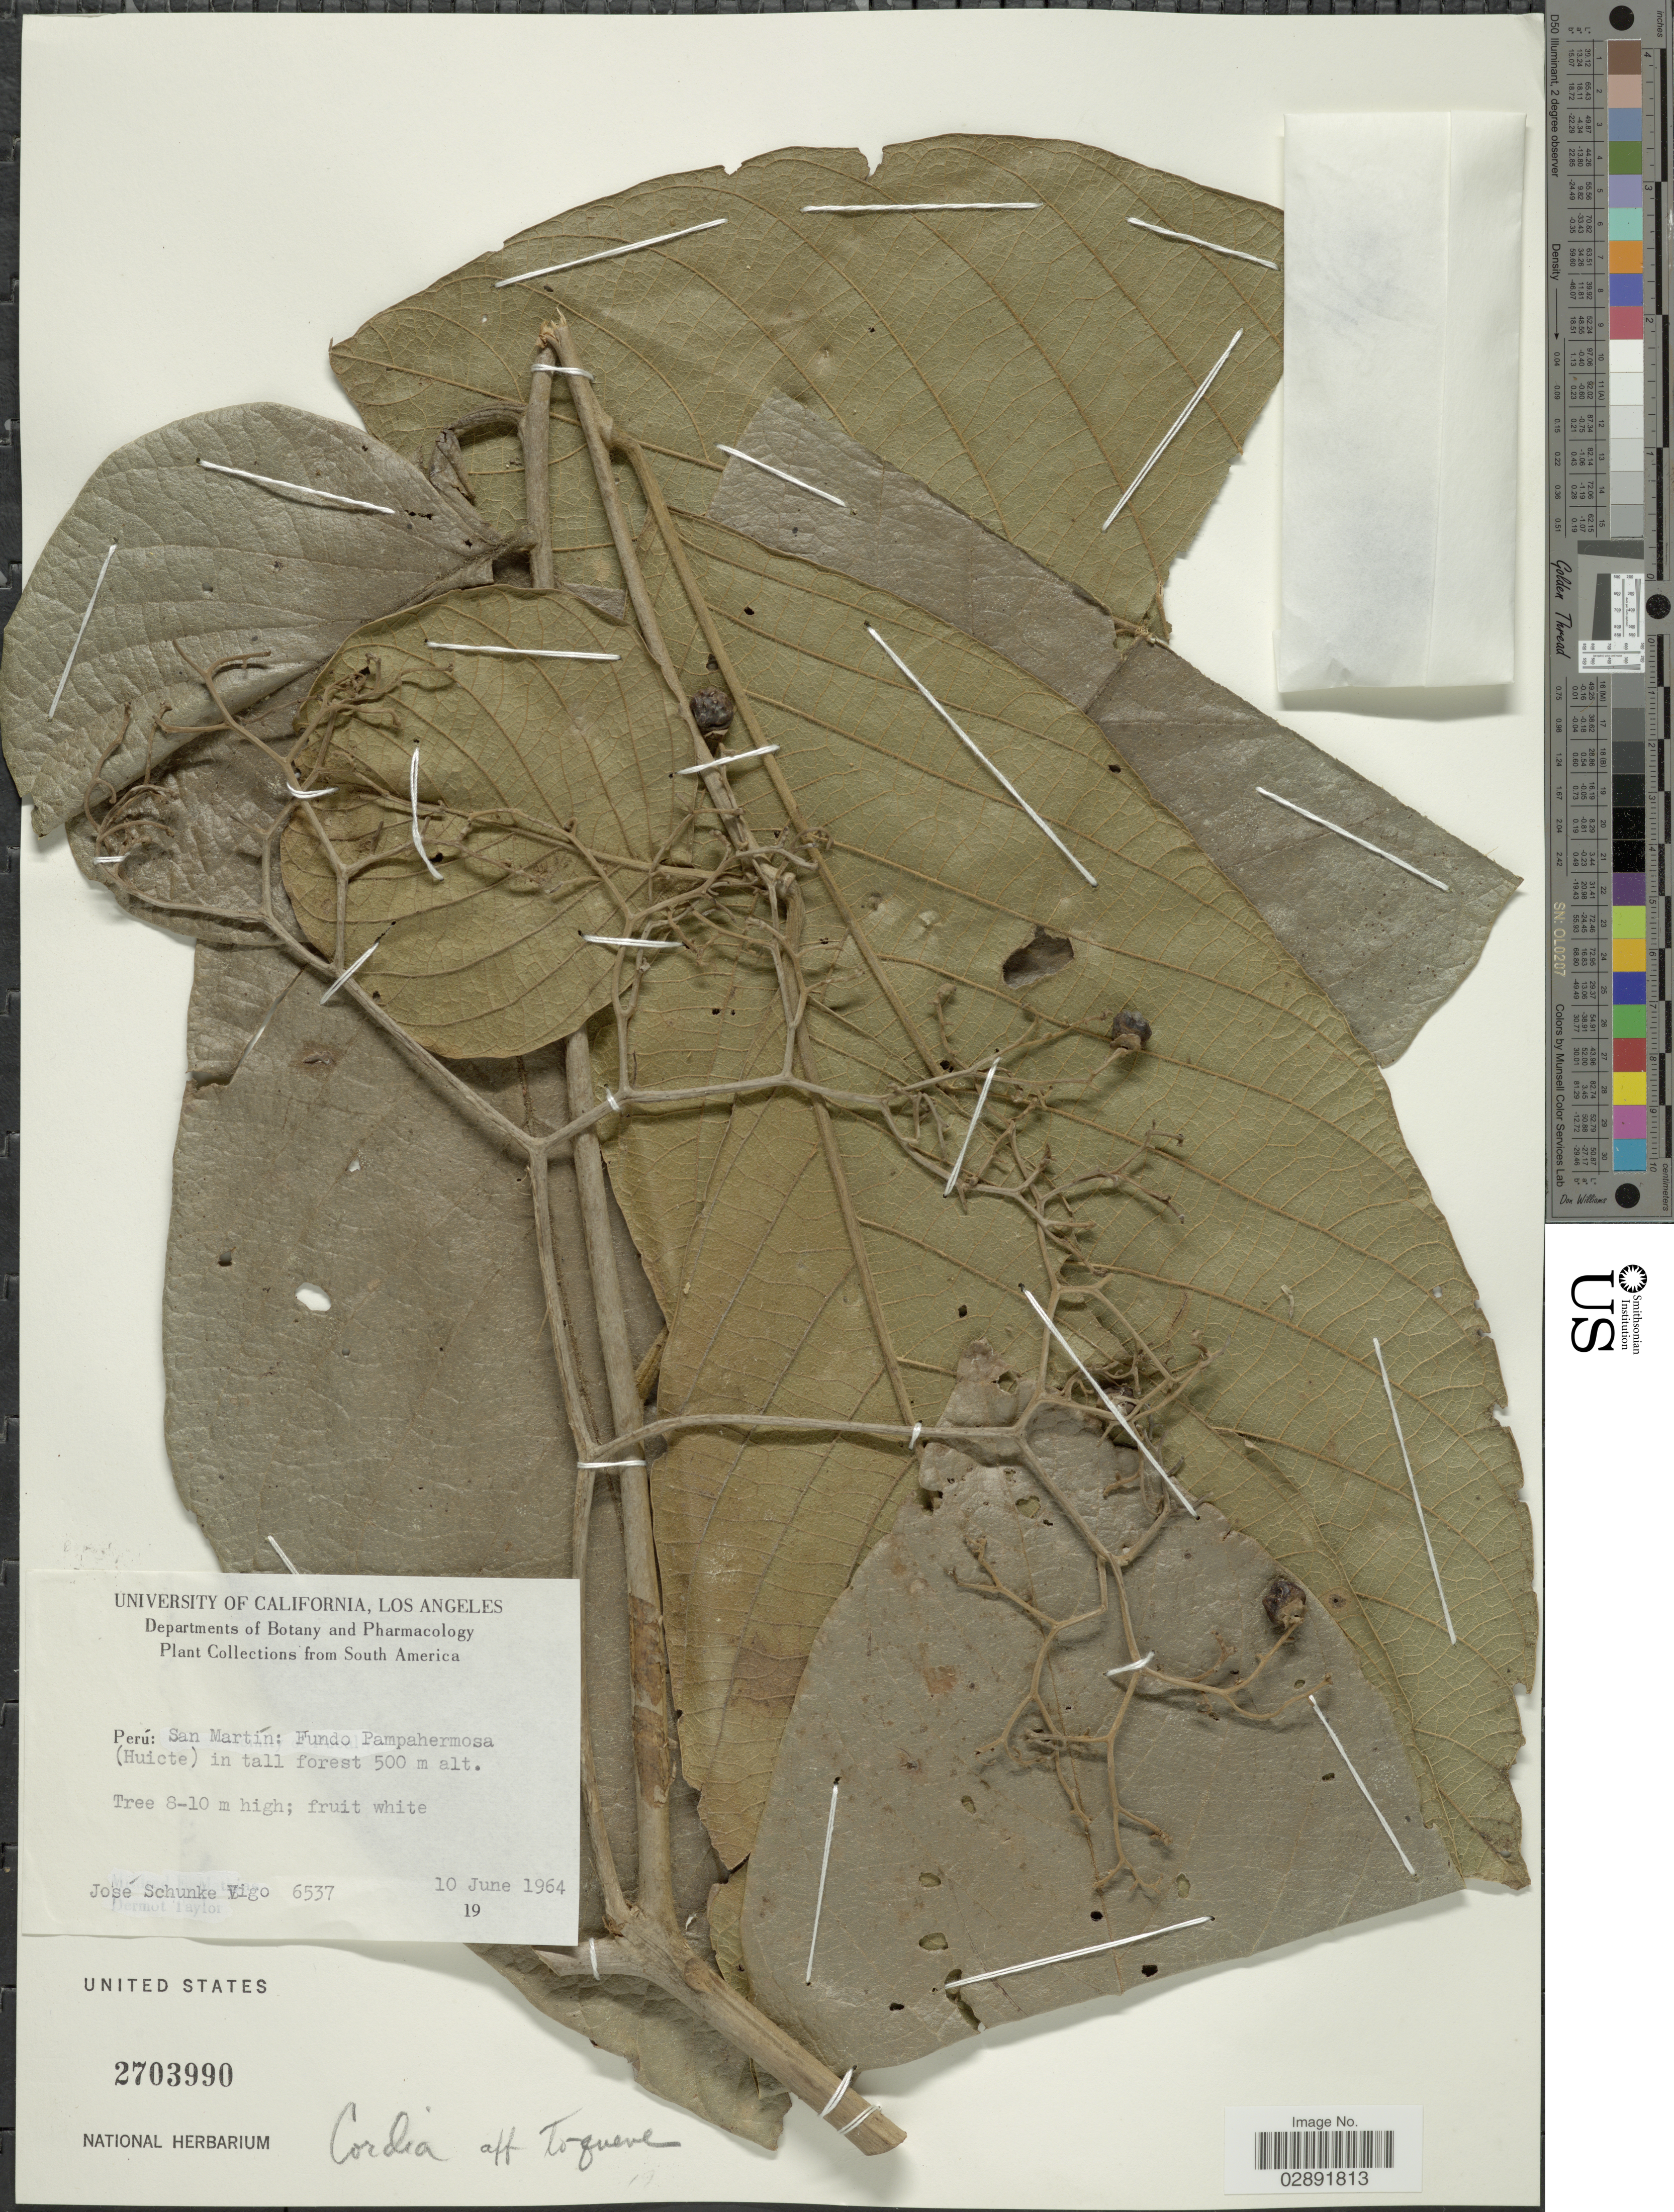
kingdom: Plantae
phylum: Tracheophyta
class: Magnoliopsida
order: Boraginales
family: Cordiaceae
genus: Cordia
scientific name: Cordia toqueve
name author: Aubl.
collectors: J. Schunke Vigo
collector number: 6537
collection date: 1964-06-10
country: Peru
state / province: San Martín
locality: Fundo Pampahermosa (Huicte).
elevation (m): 500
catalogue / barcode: US 2703990